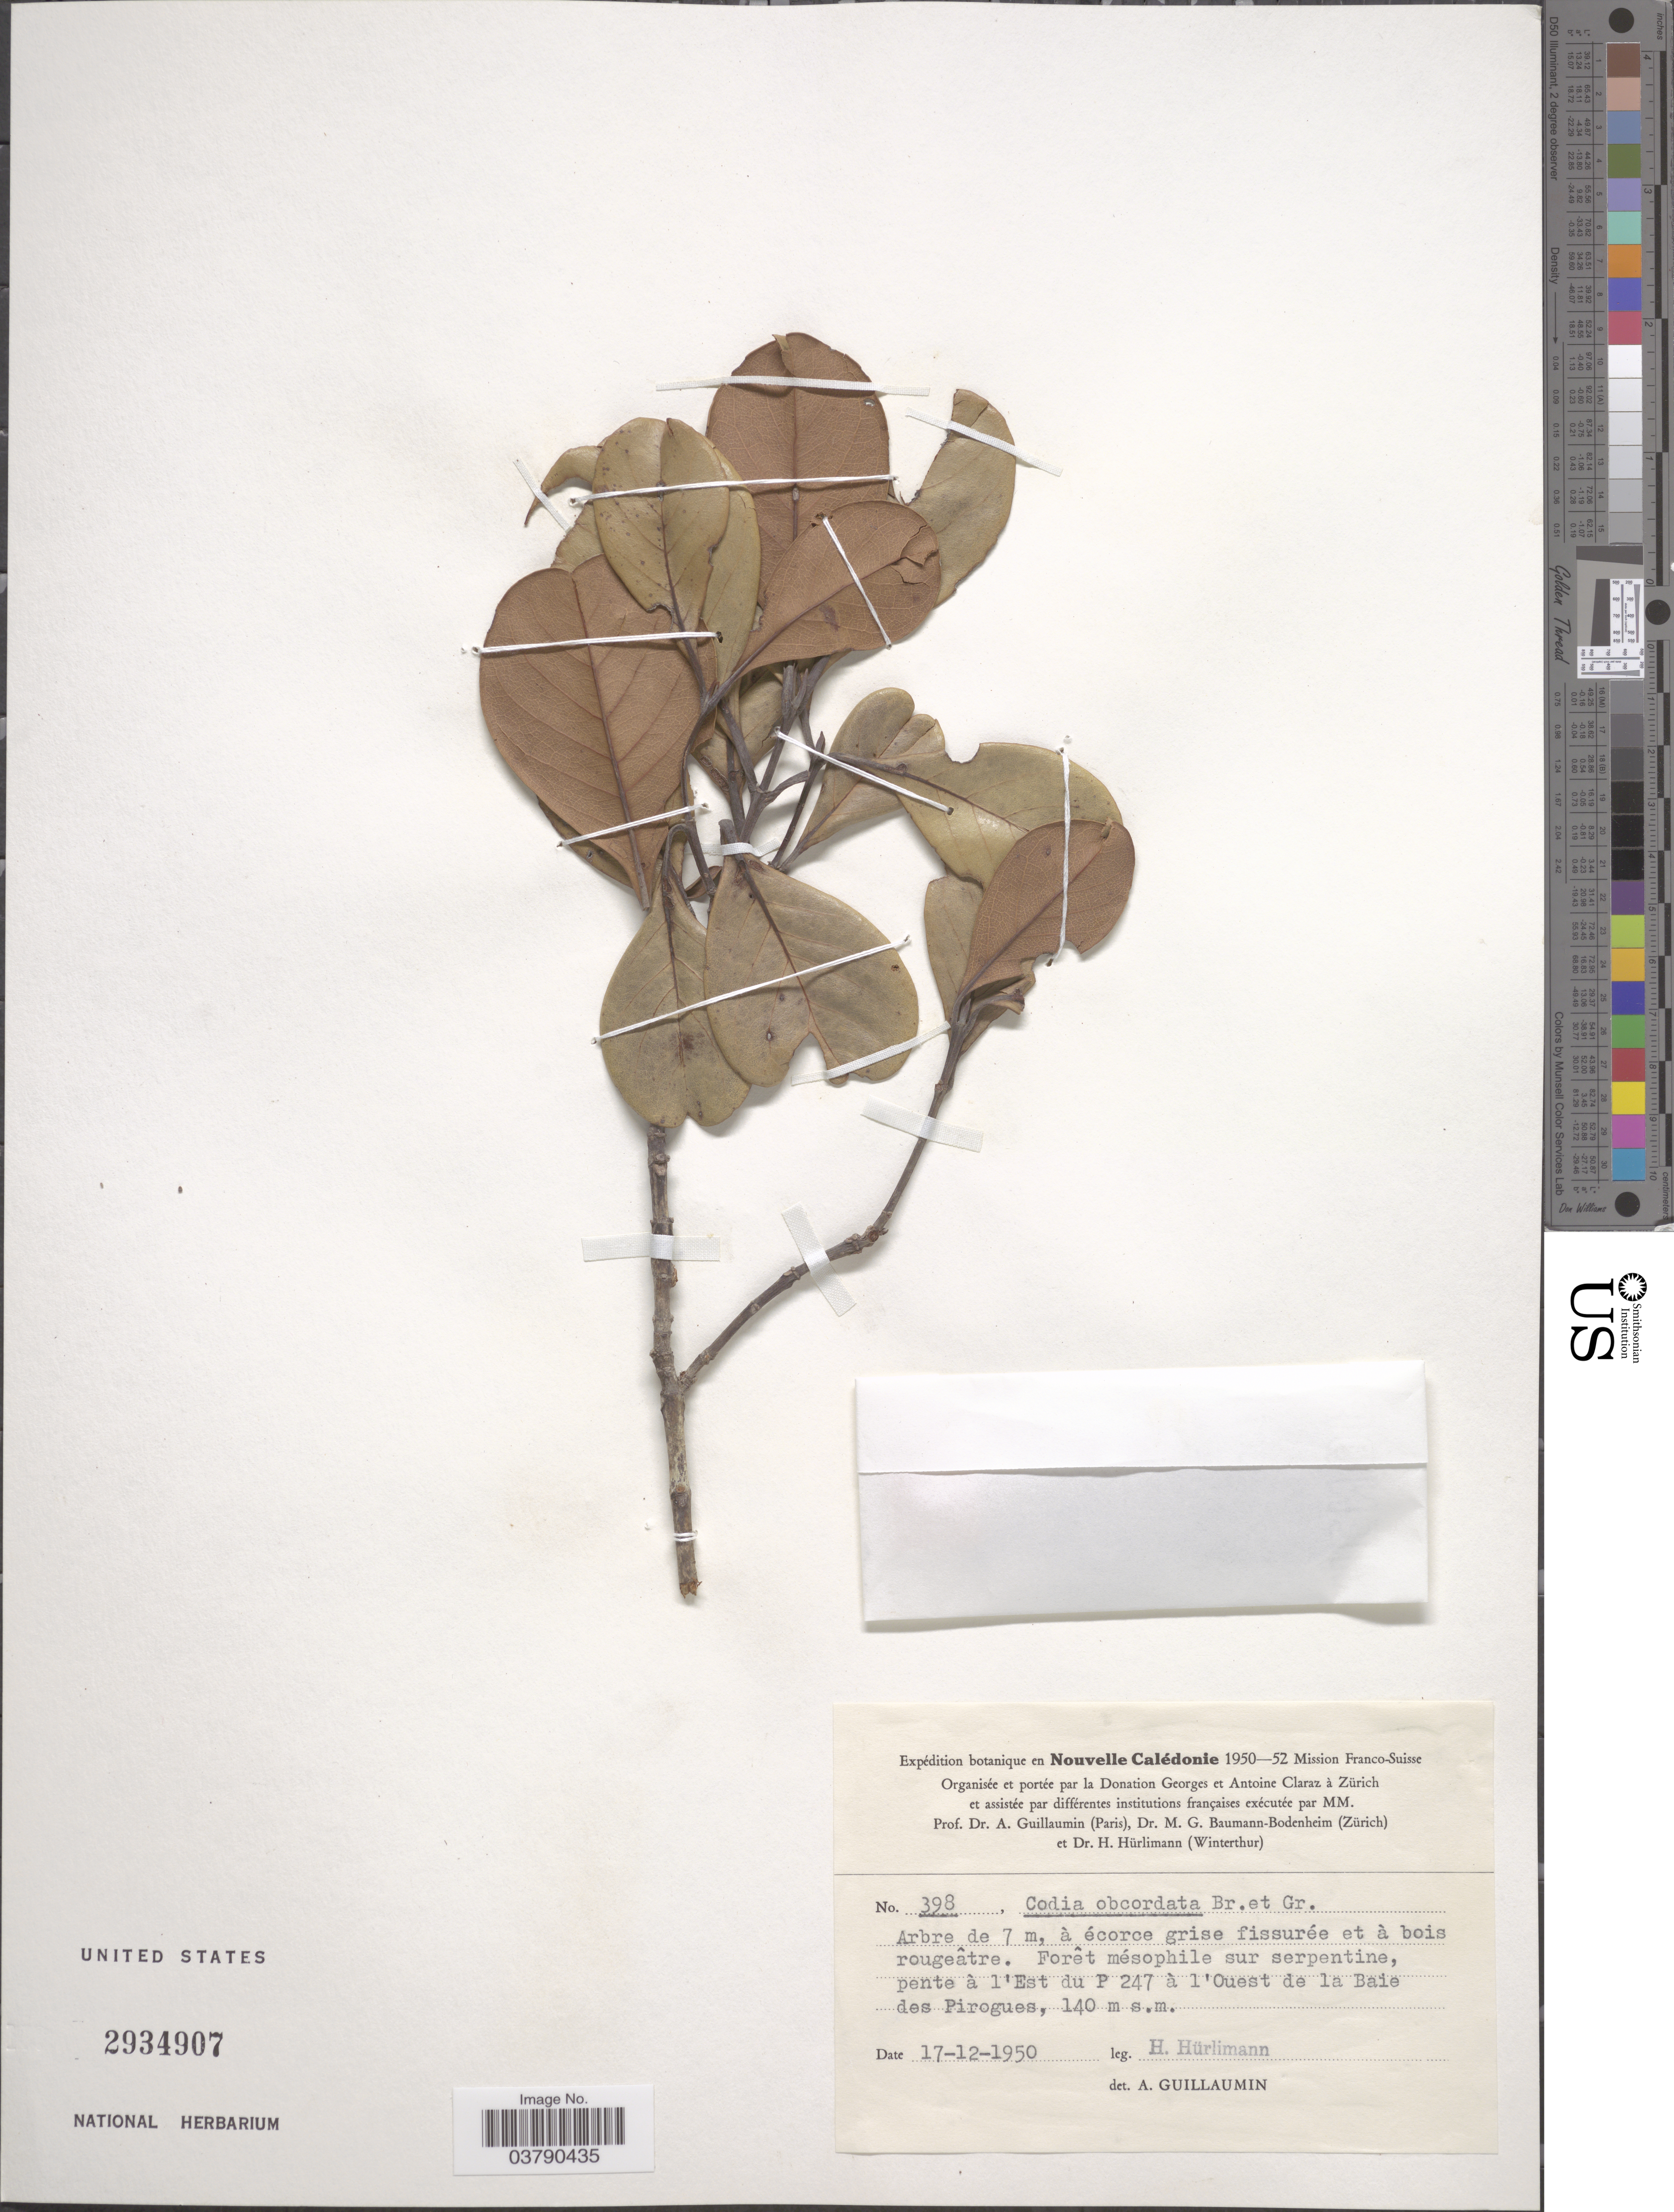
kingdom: Plantae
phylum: Tracheophyta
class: Magnoliopsida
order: Oxalidales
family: Cunoniaceae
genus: Codia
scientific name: Codia obcordata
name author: Brongn. & Gris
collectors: H. Hürlimann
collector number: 398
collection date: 1950-12-17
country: New Caledonia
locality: Nouvelle Calédonie. Pente à l'Est du P 247 à l'Ouest de la Baie des Pirogues.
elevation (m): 140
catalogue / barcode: US 2934907